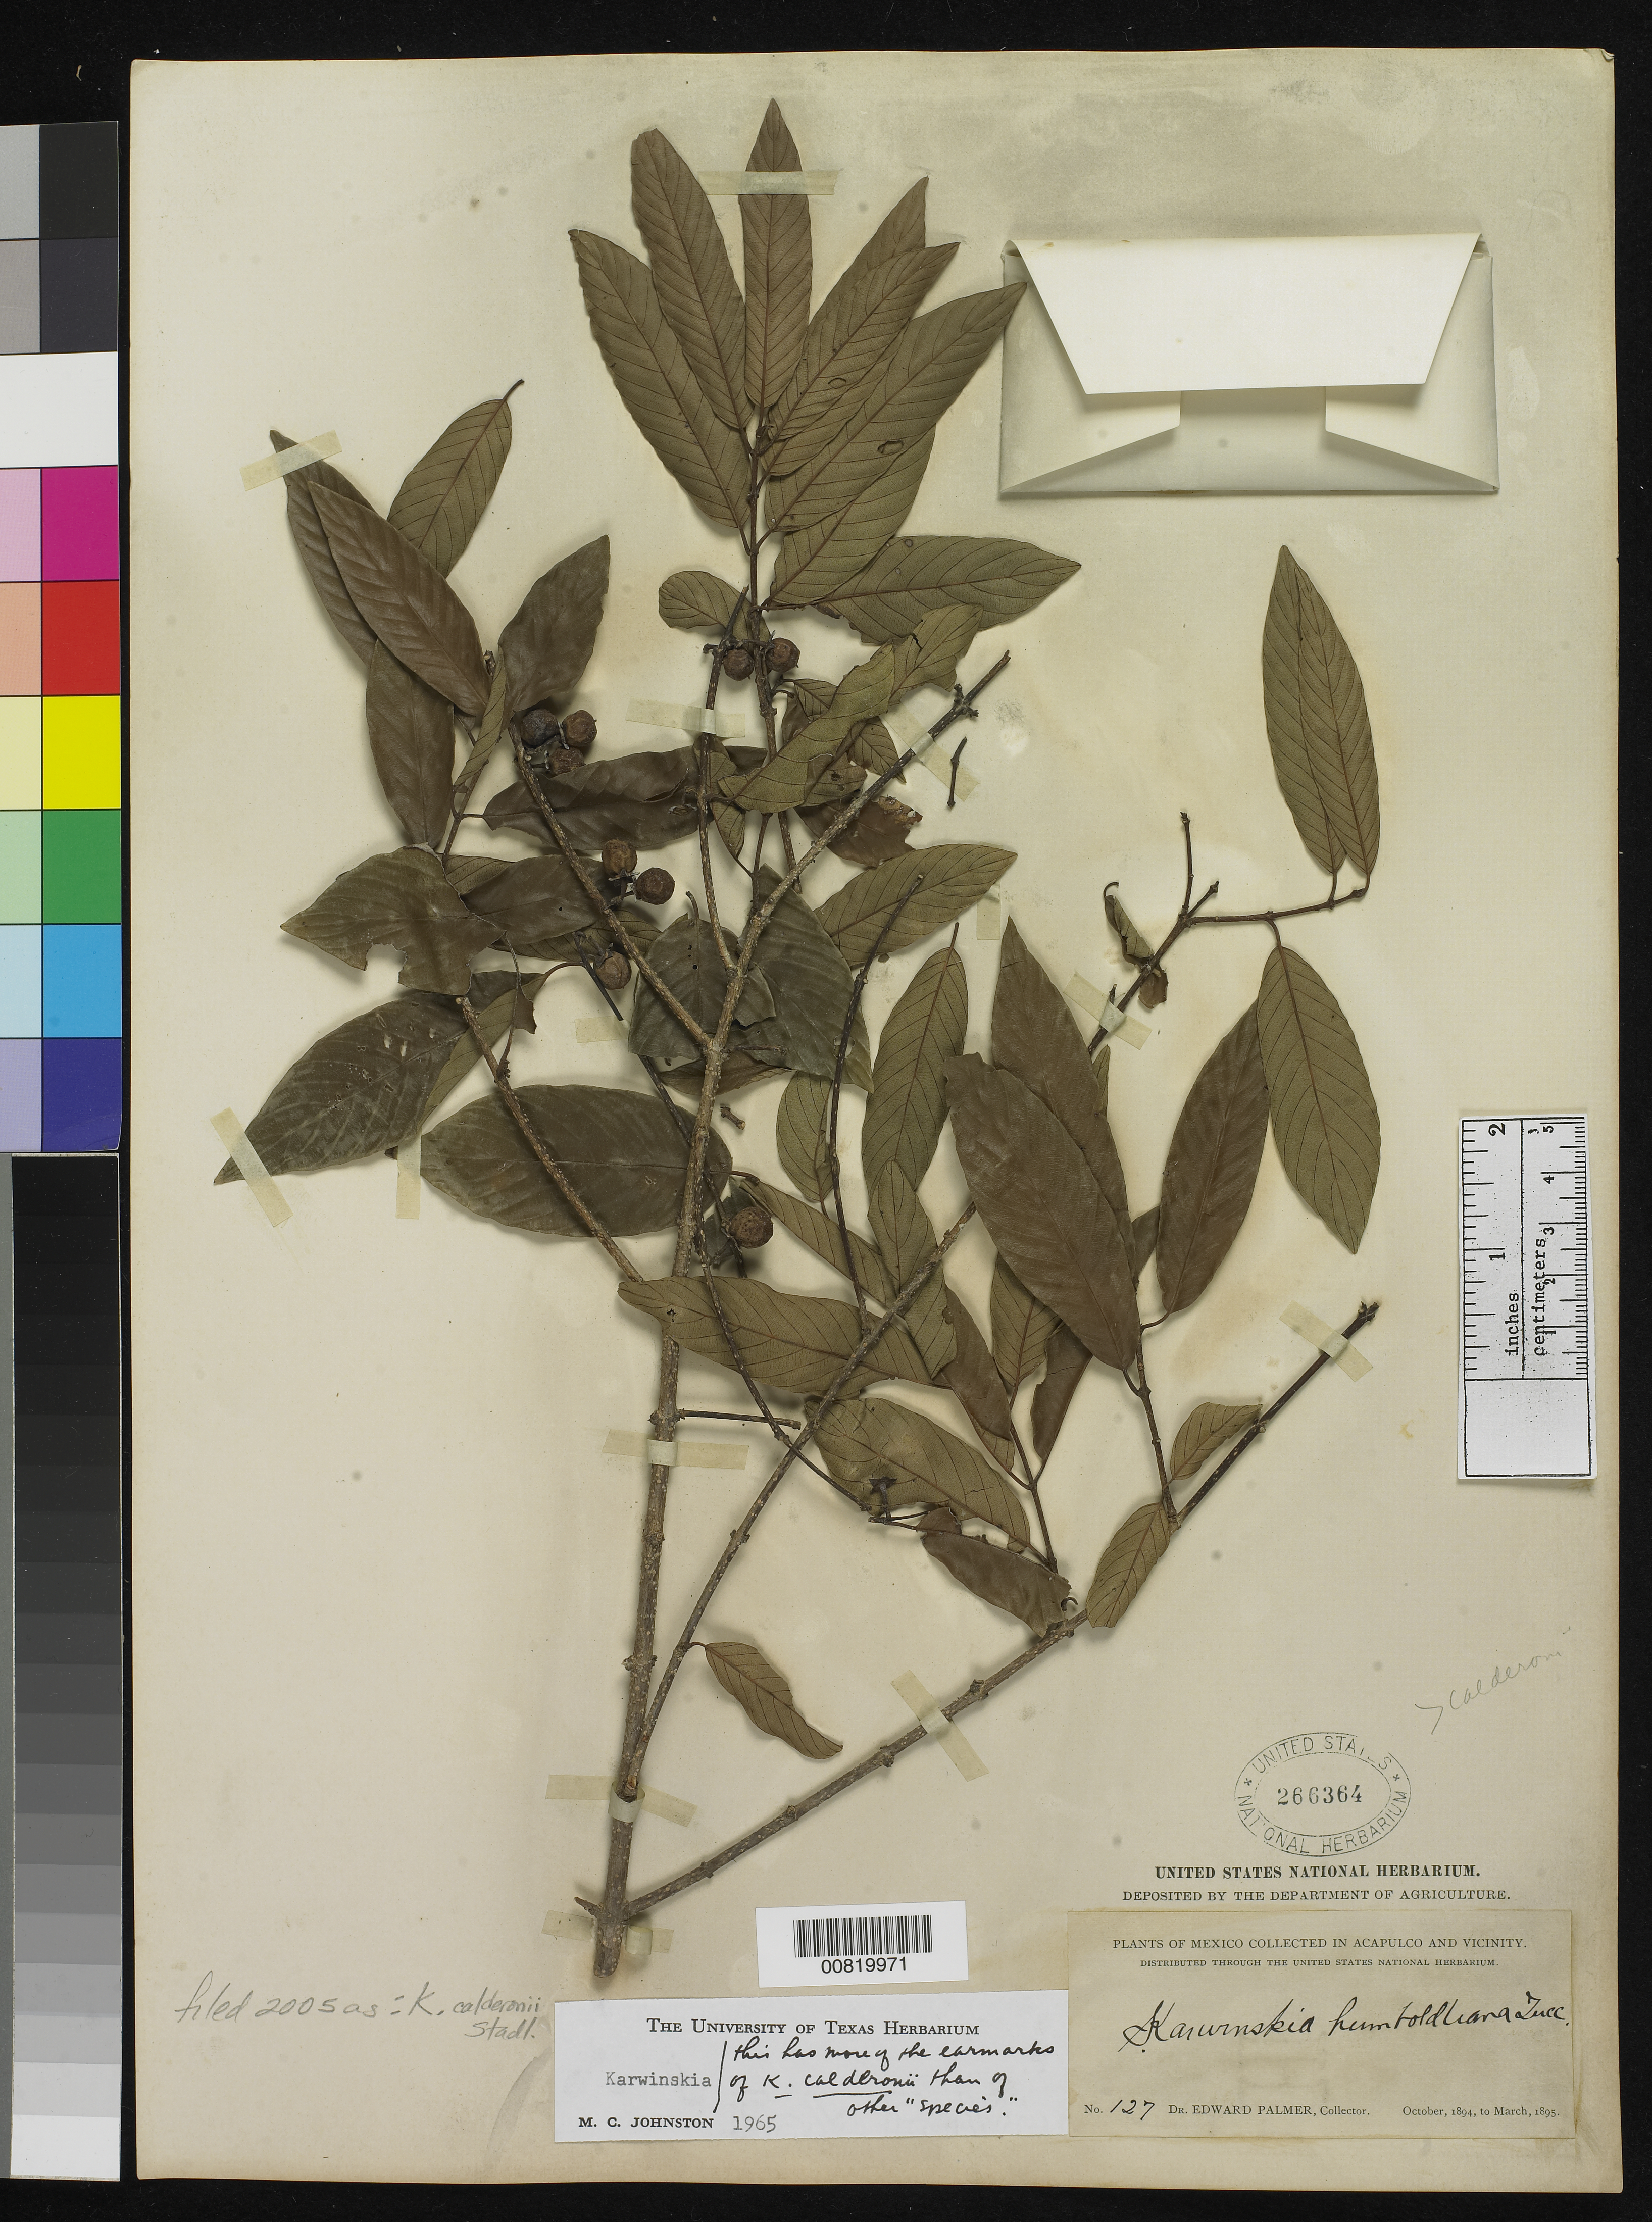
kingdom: Plantae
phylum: Tracheophyta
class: Magnoliopsida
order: Rosales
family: Rhamnaceae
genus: Karwinskia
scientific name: Karwinskia x calderonii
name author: Standl.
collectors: E. Palmer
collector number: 127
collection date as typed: Oct 1894 to -- Mar 1895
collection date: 1894-10/1895-03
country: Mexico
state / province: Guerrero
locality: Acapulco, Guerrero and vicinity.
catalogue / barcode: US 266364